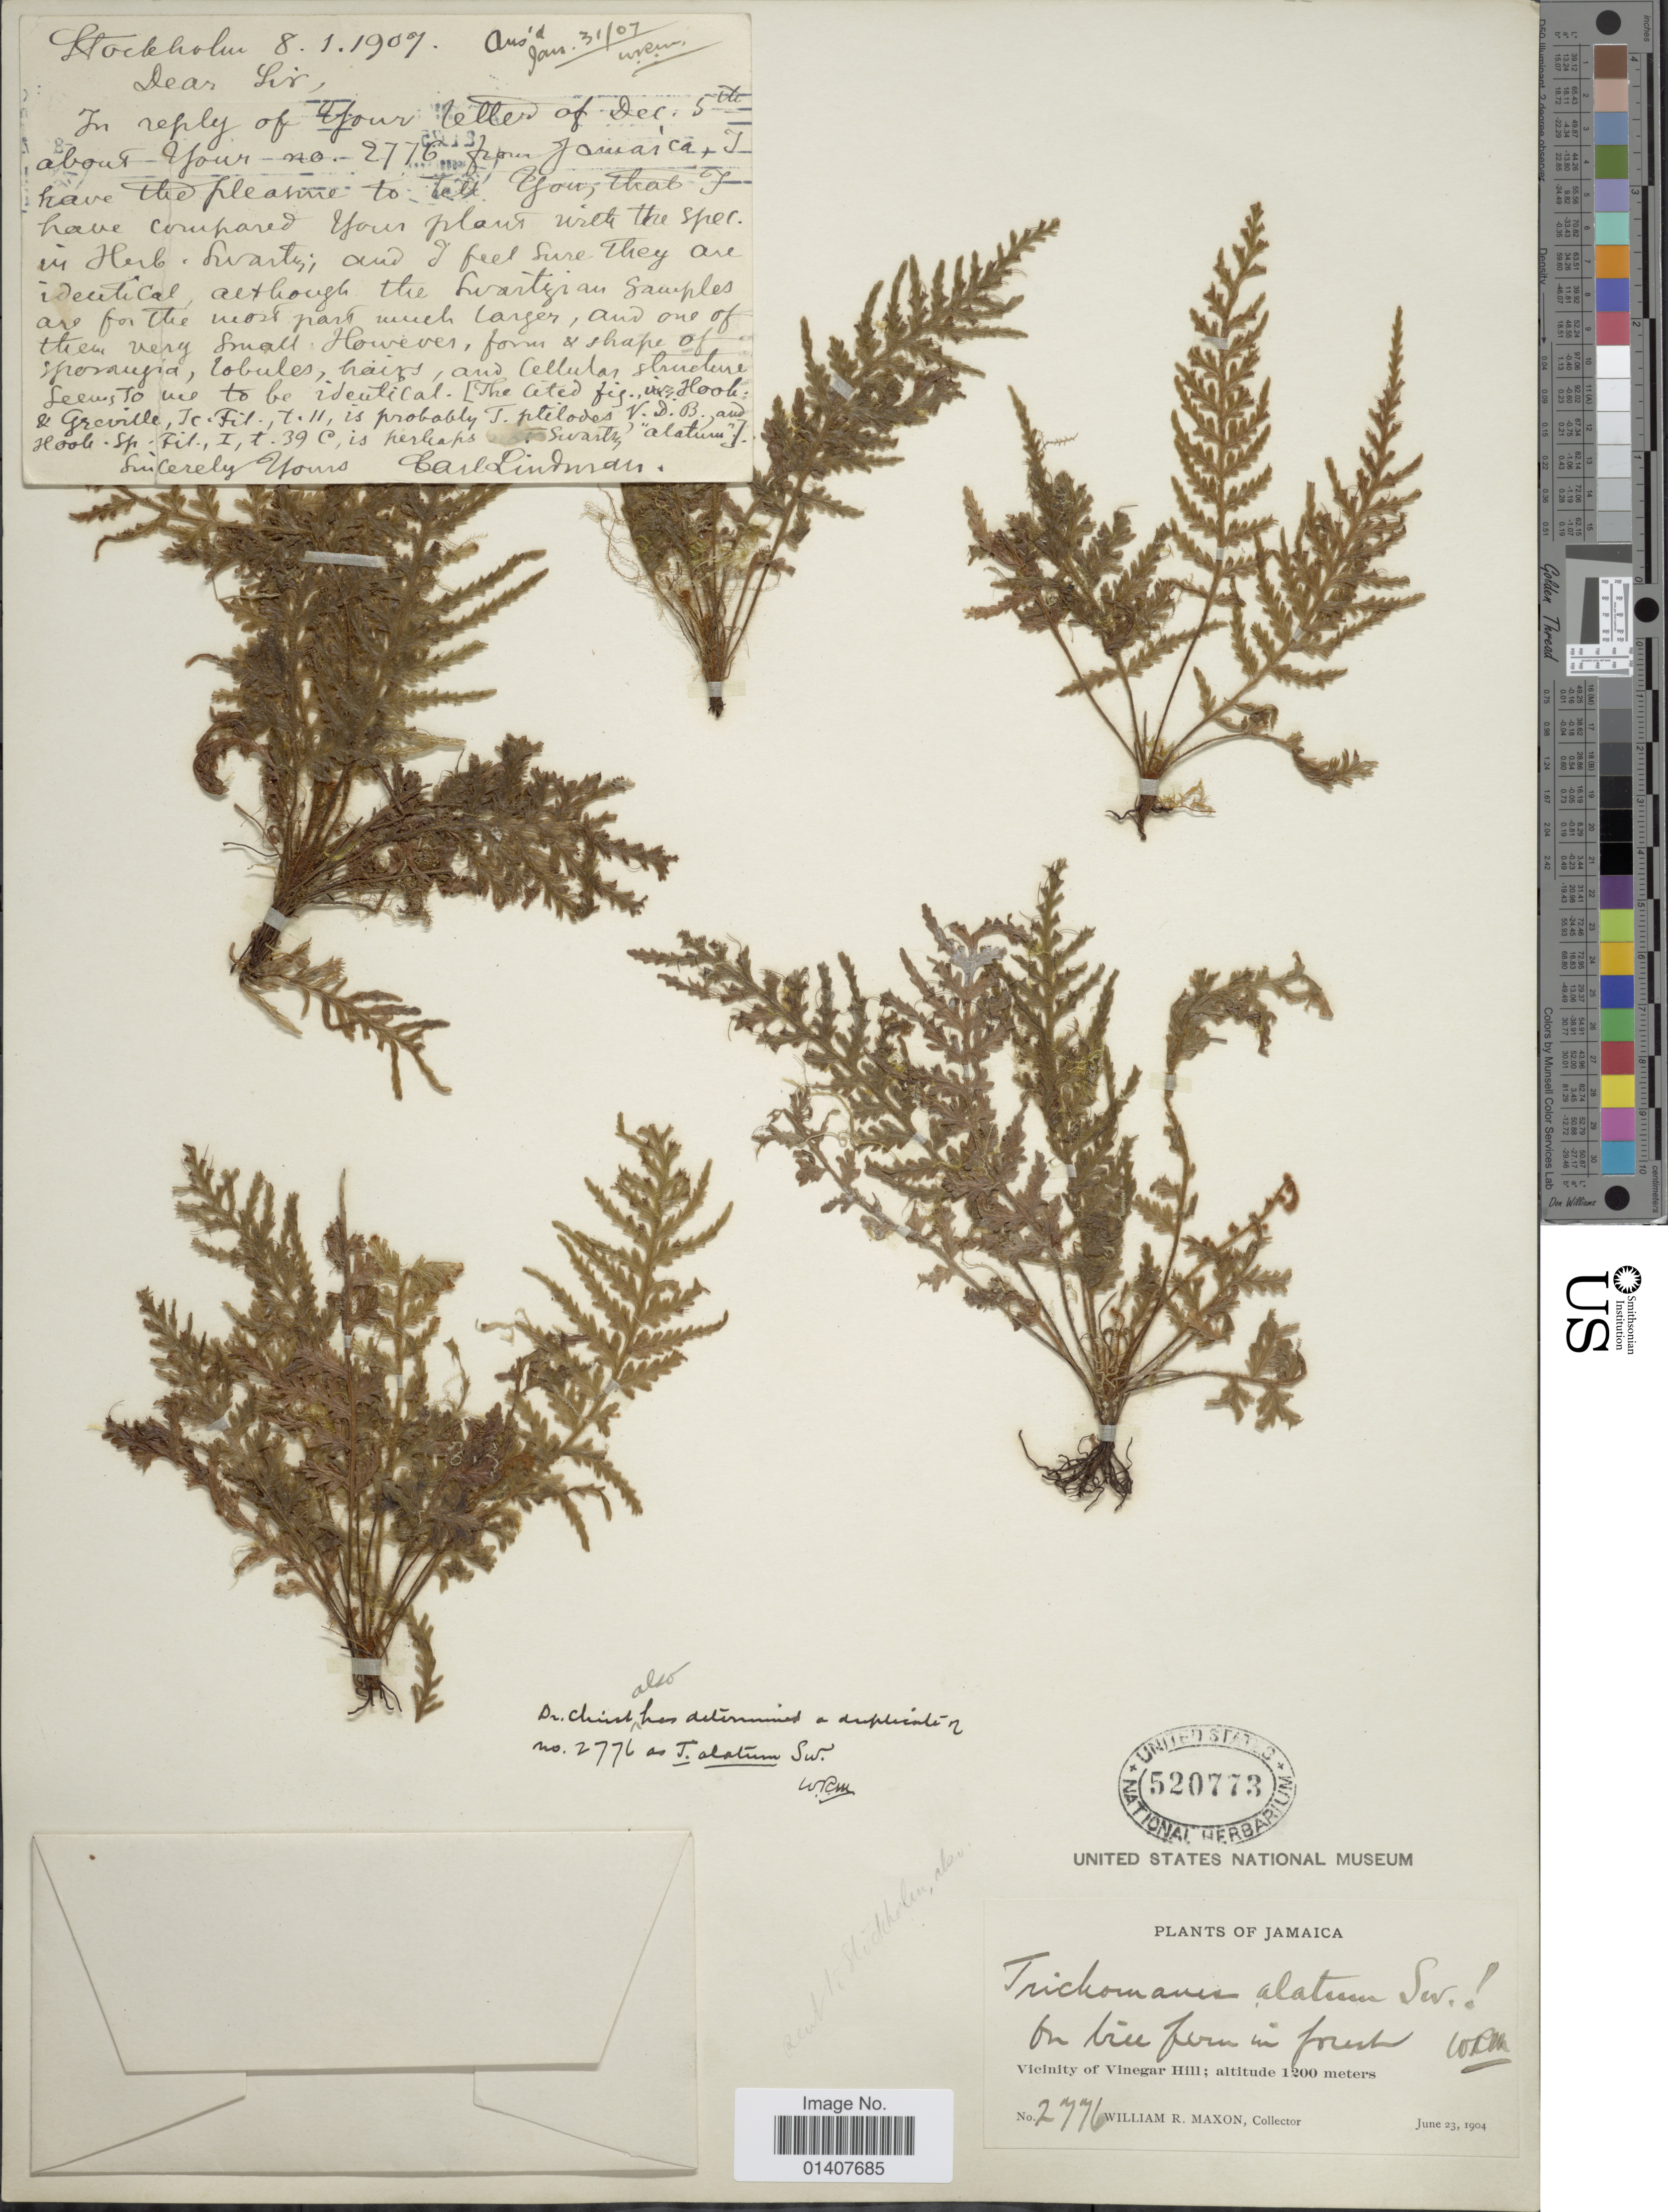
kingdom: Plantae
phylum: Tracheophyta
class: Polypodiopsida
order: Hymenophyllales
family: Hymenophyllaceae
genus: Trichomanes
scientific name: Trichomanes alatum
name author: Sw.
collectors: W. R. Maxon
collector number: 2776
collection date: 1904-06-23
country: Jamaica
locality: Vicinity of Vinegar Hill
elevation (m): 1200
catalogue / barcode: US 520773